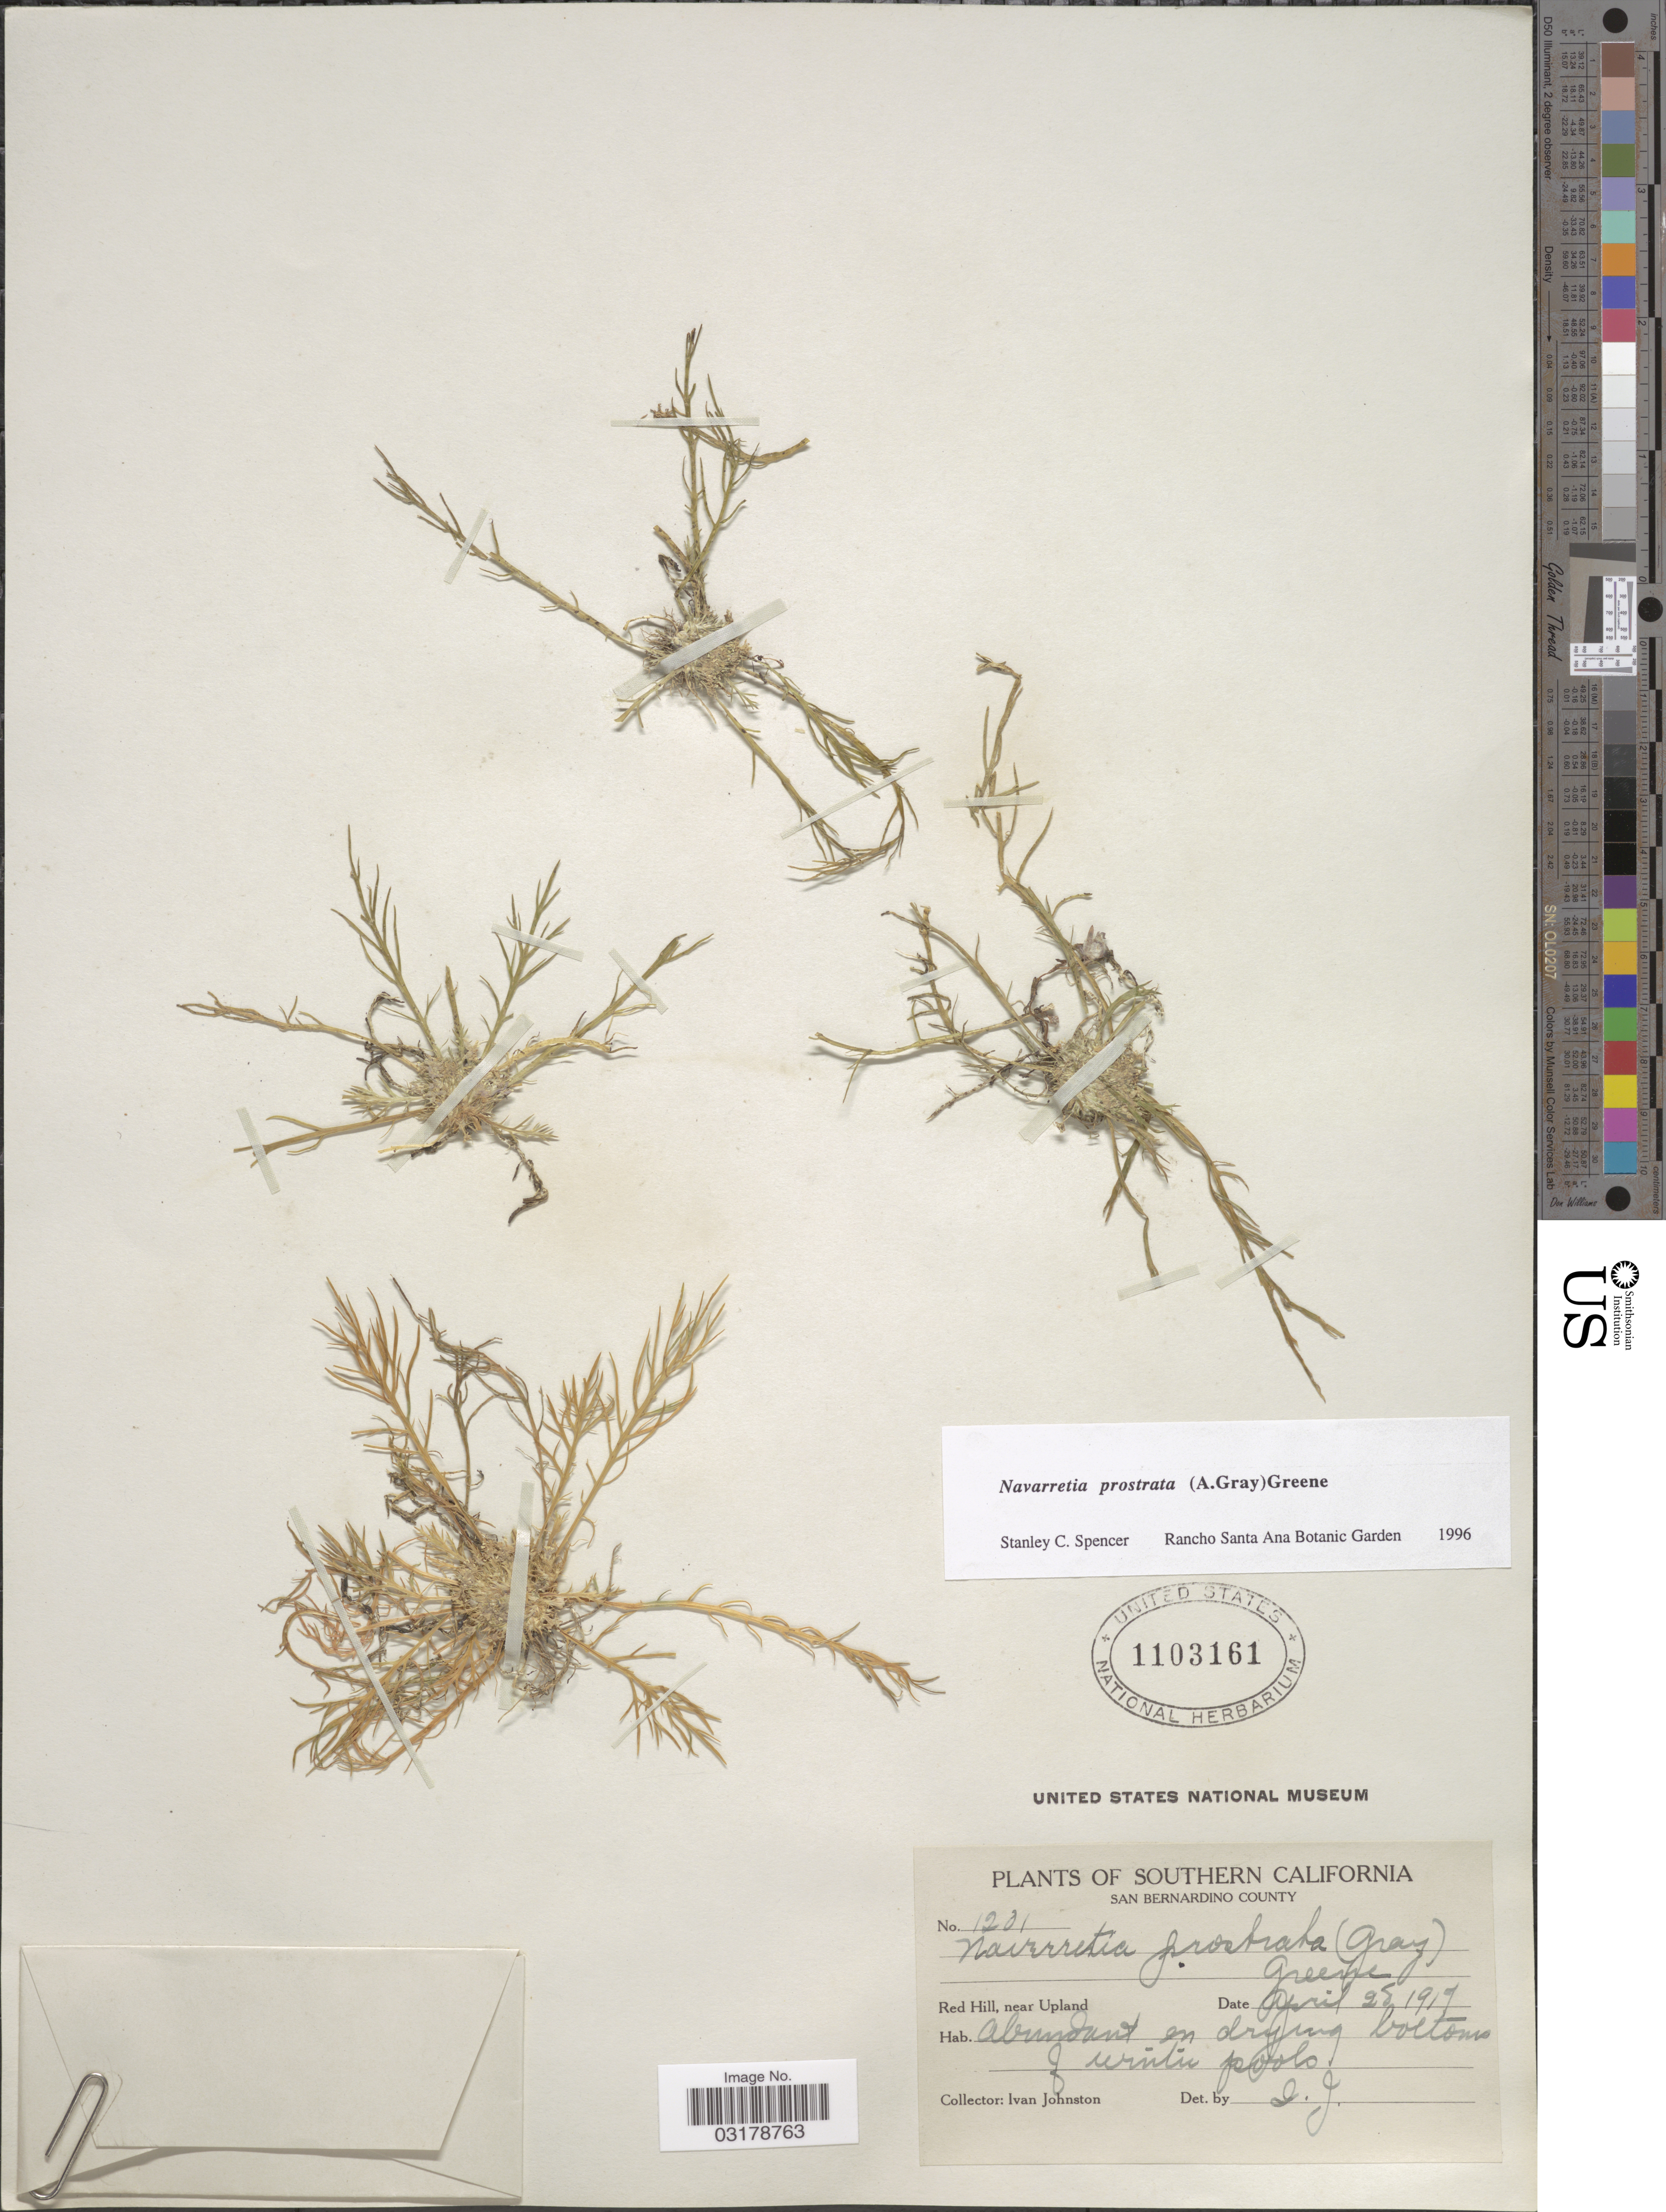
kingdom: Plantae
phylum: Tracheophyta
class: Magnoliopsida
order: Ericales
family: Polemoniaceae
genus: Navarretia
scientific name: Navarretia prostrata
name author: (A. Gray) S.W. Greene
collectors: I.M. Johnston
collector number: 1201*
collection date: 1917-04-28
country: United States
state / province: California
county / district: San Bernardino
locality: Southern California. San Bernardino County. Red Hill, near Upland.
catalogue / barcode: US 1103161